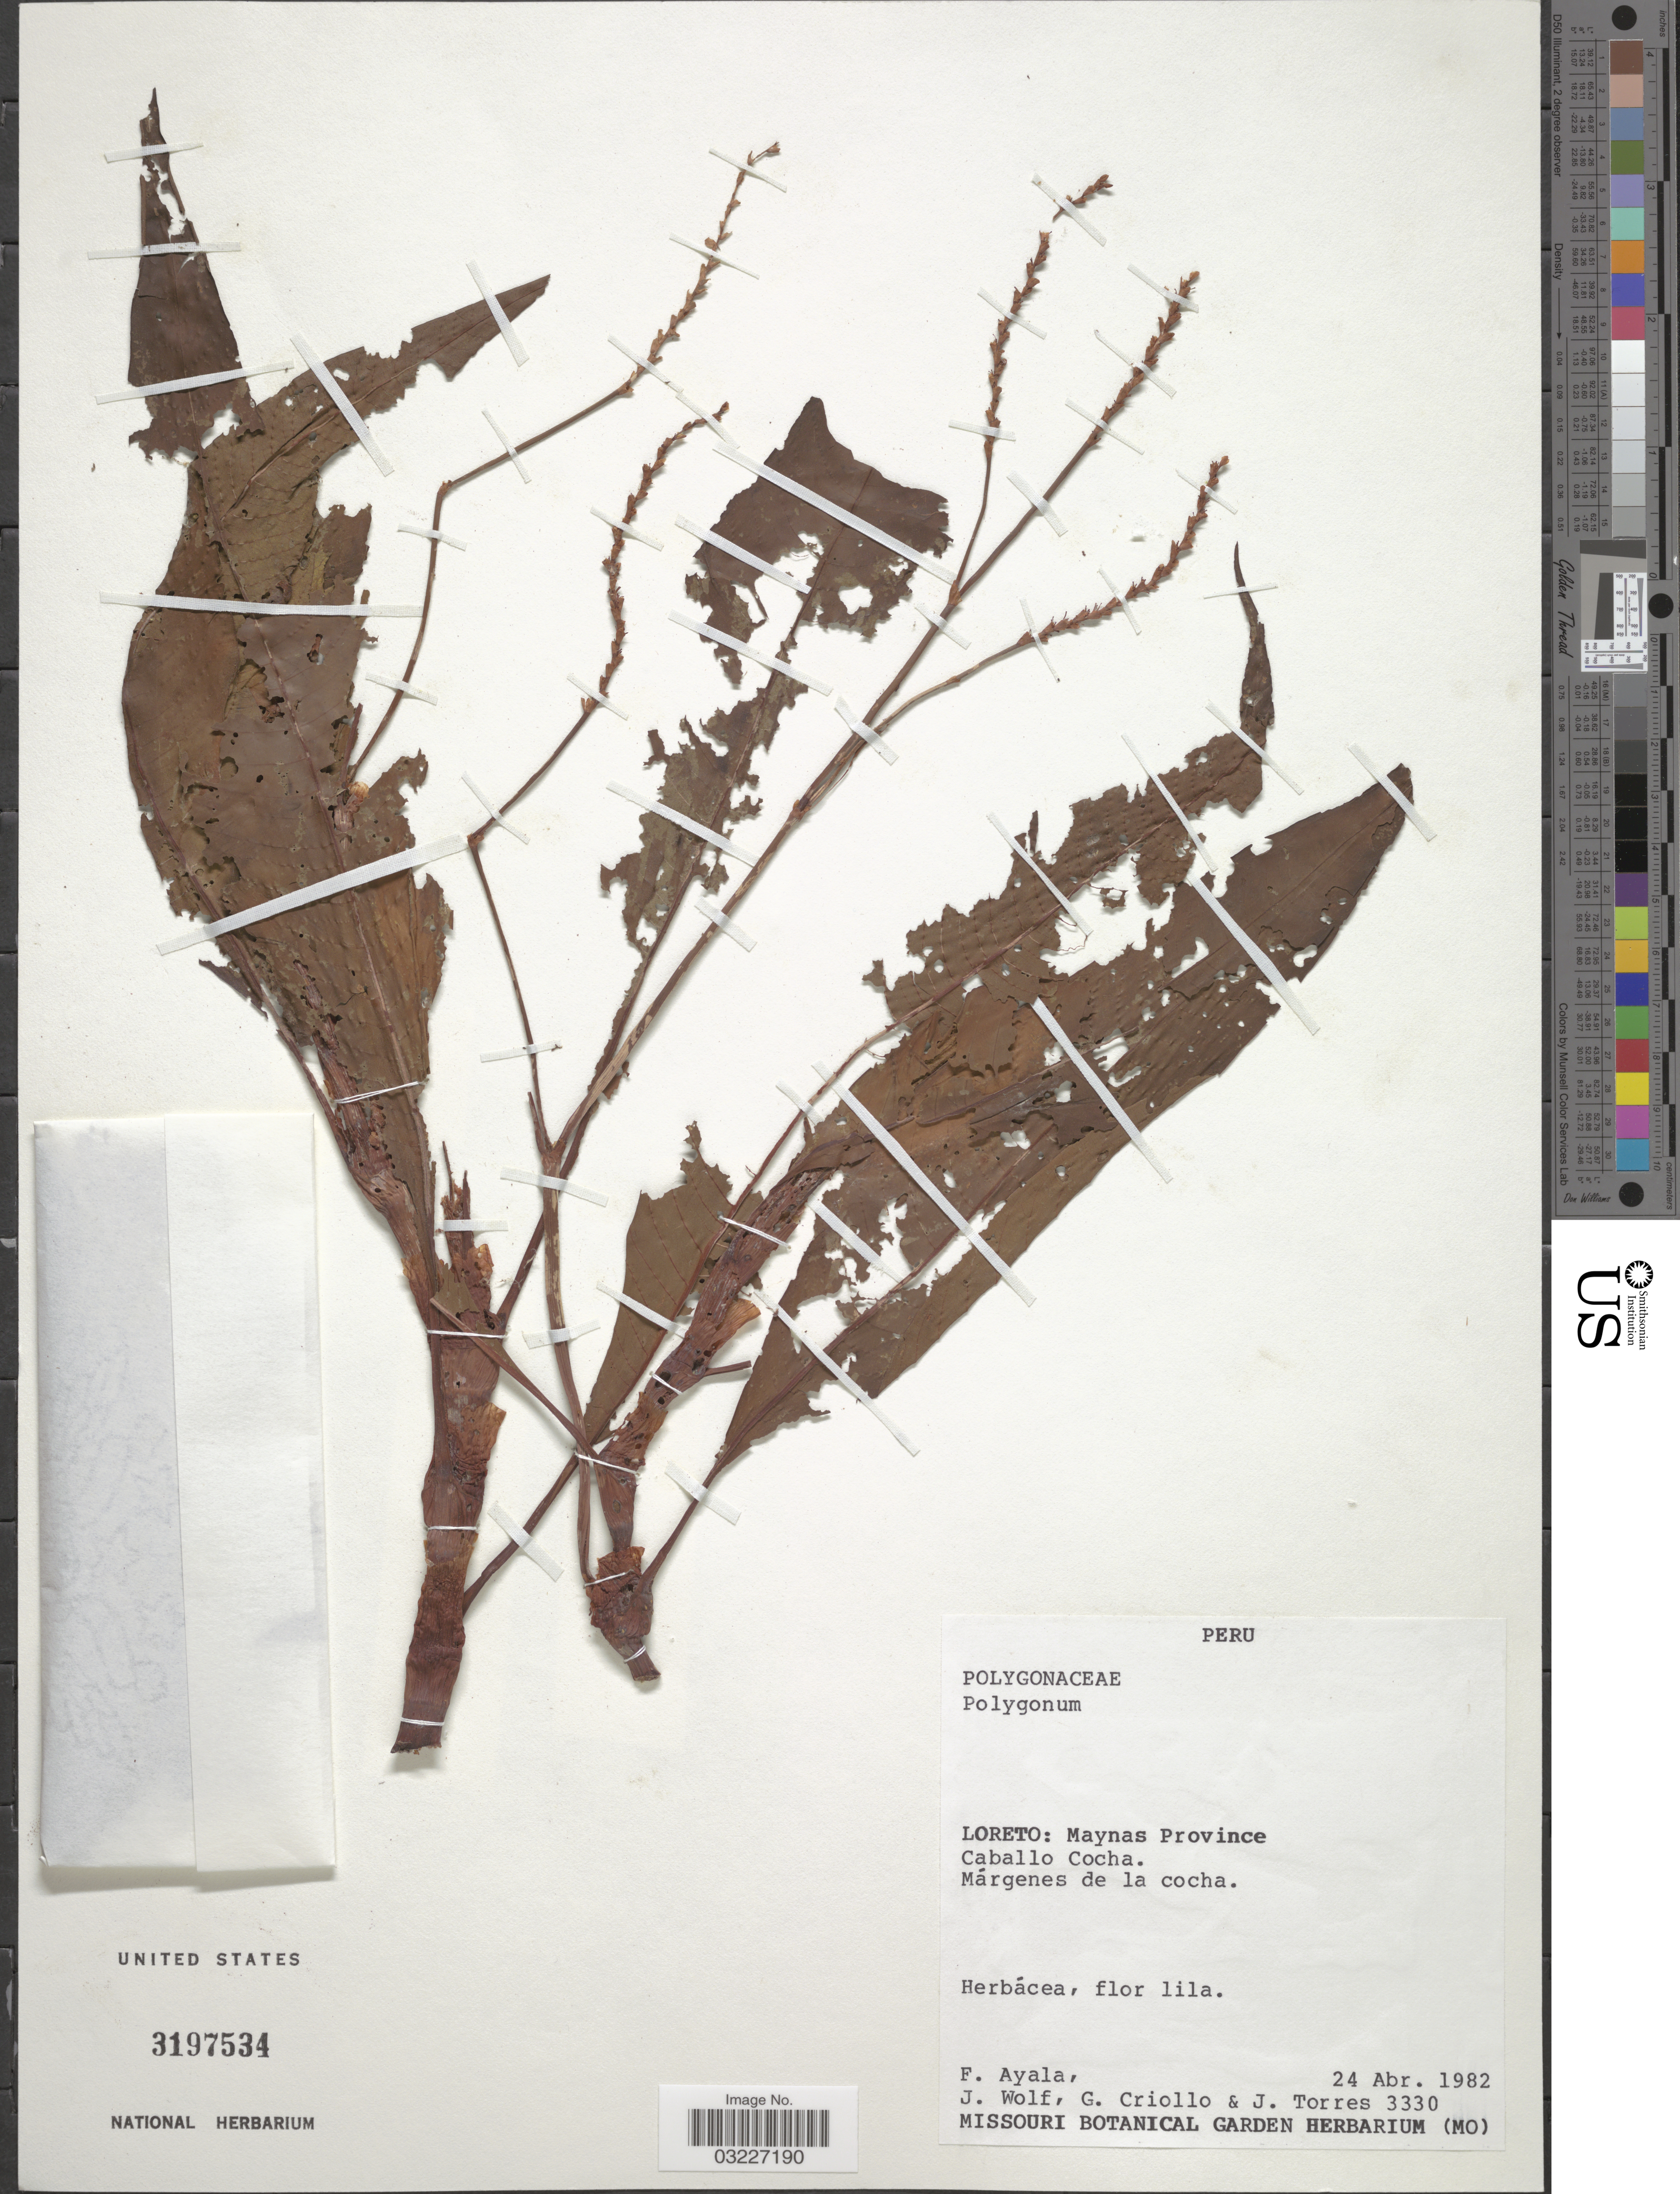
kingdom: Plantae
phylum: Tracheophyta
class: Magnoliopsida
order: Caryophyllales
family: Polygonaceae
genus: Polygonum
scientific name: Polygonum sp.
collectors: F. Ayala, J. Wolf, G. Criollo & J. Torres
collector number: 3330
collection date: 1982-04-24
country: Peru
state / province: Loreto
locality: Maynas Province. Caballo Cocha. Márgenes de la cocha.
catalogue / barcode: US 3197534